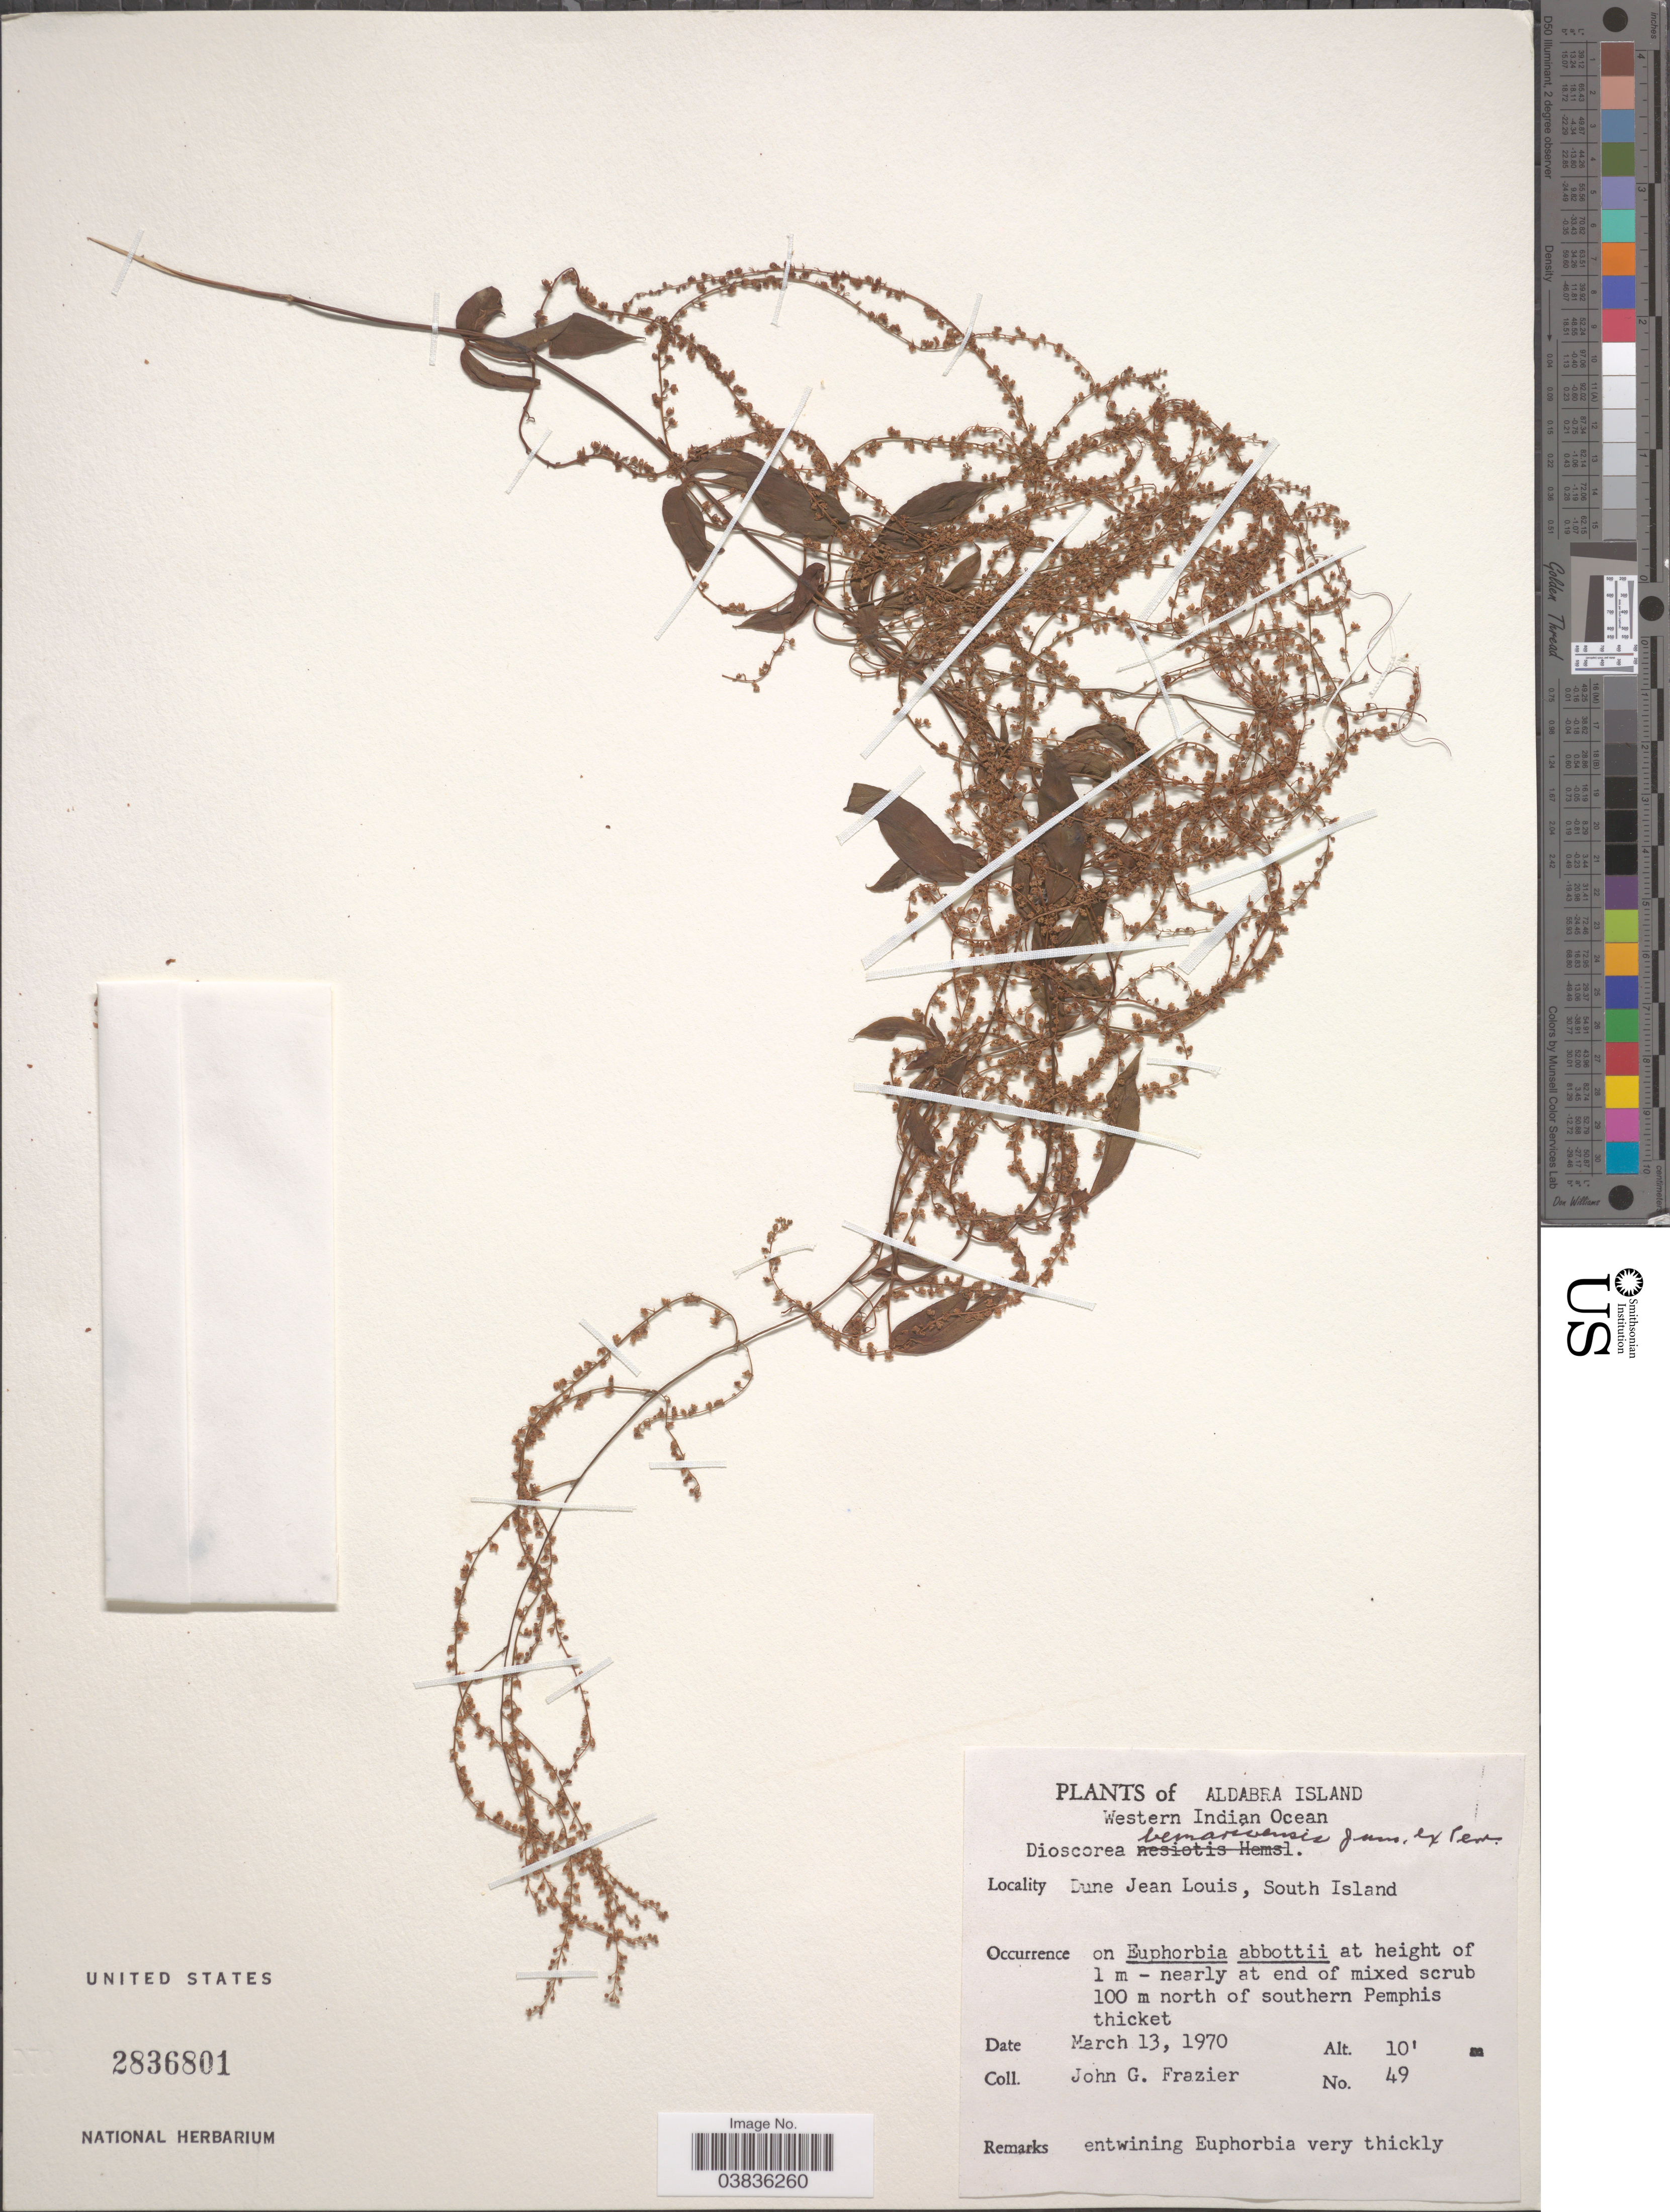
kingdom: Plantae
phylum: Tracheophyta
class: Liliopsida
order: Dioscoreales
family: Dioscoreaceae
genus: Dioscorea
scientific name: Dioscorea bemarivensis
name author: Jum. & H. Perrier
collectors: J. Frazier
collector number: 49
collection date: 1970-03-13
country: Seychelles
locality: Aldabra Island. Western Indian Ocean. Dune Jean Louis, South Island. 100 m north of southern Pemphis thicket.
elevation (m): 3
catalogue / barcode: US 2836801